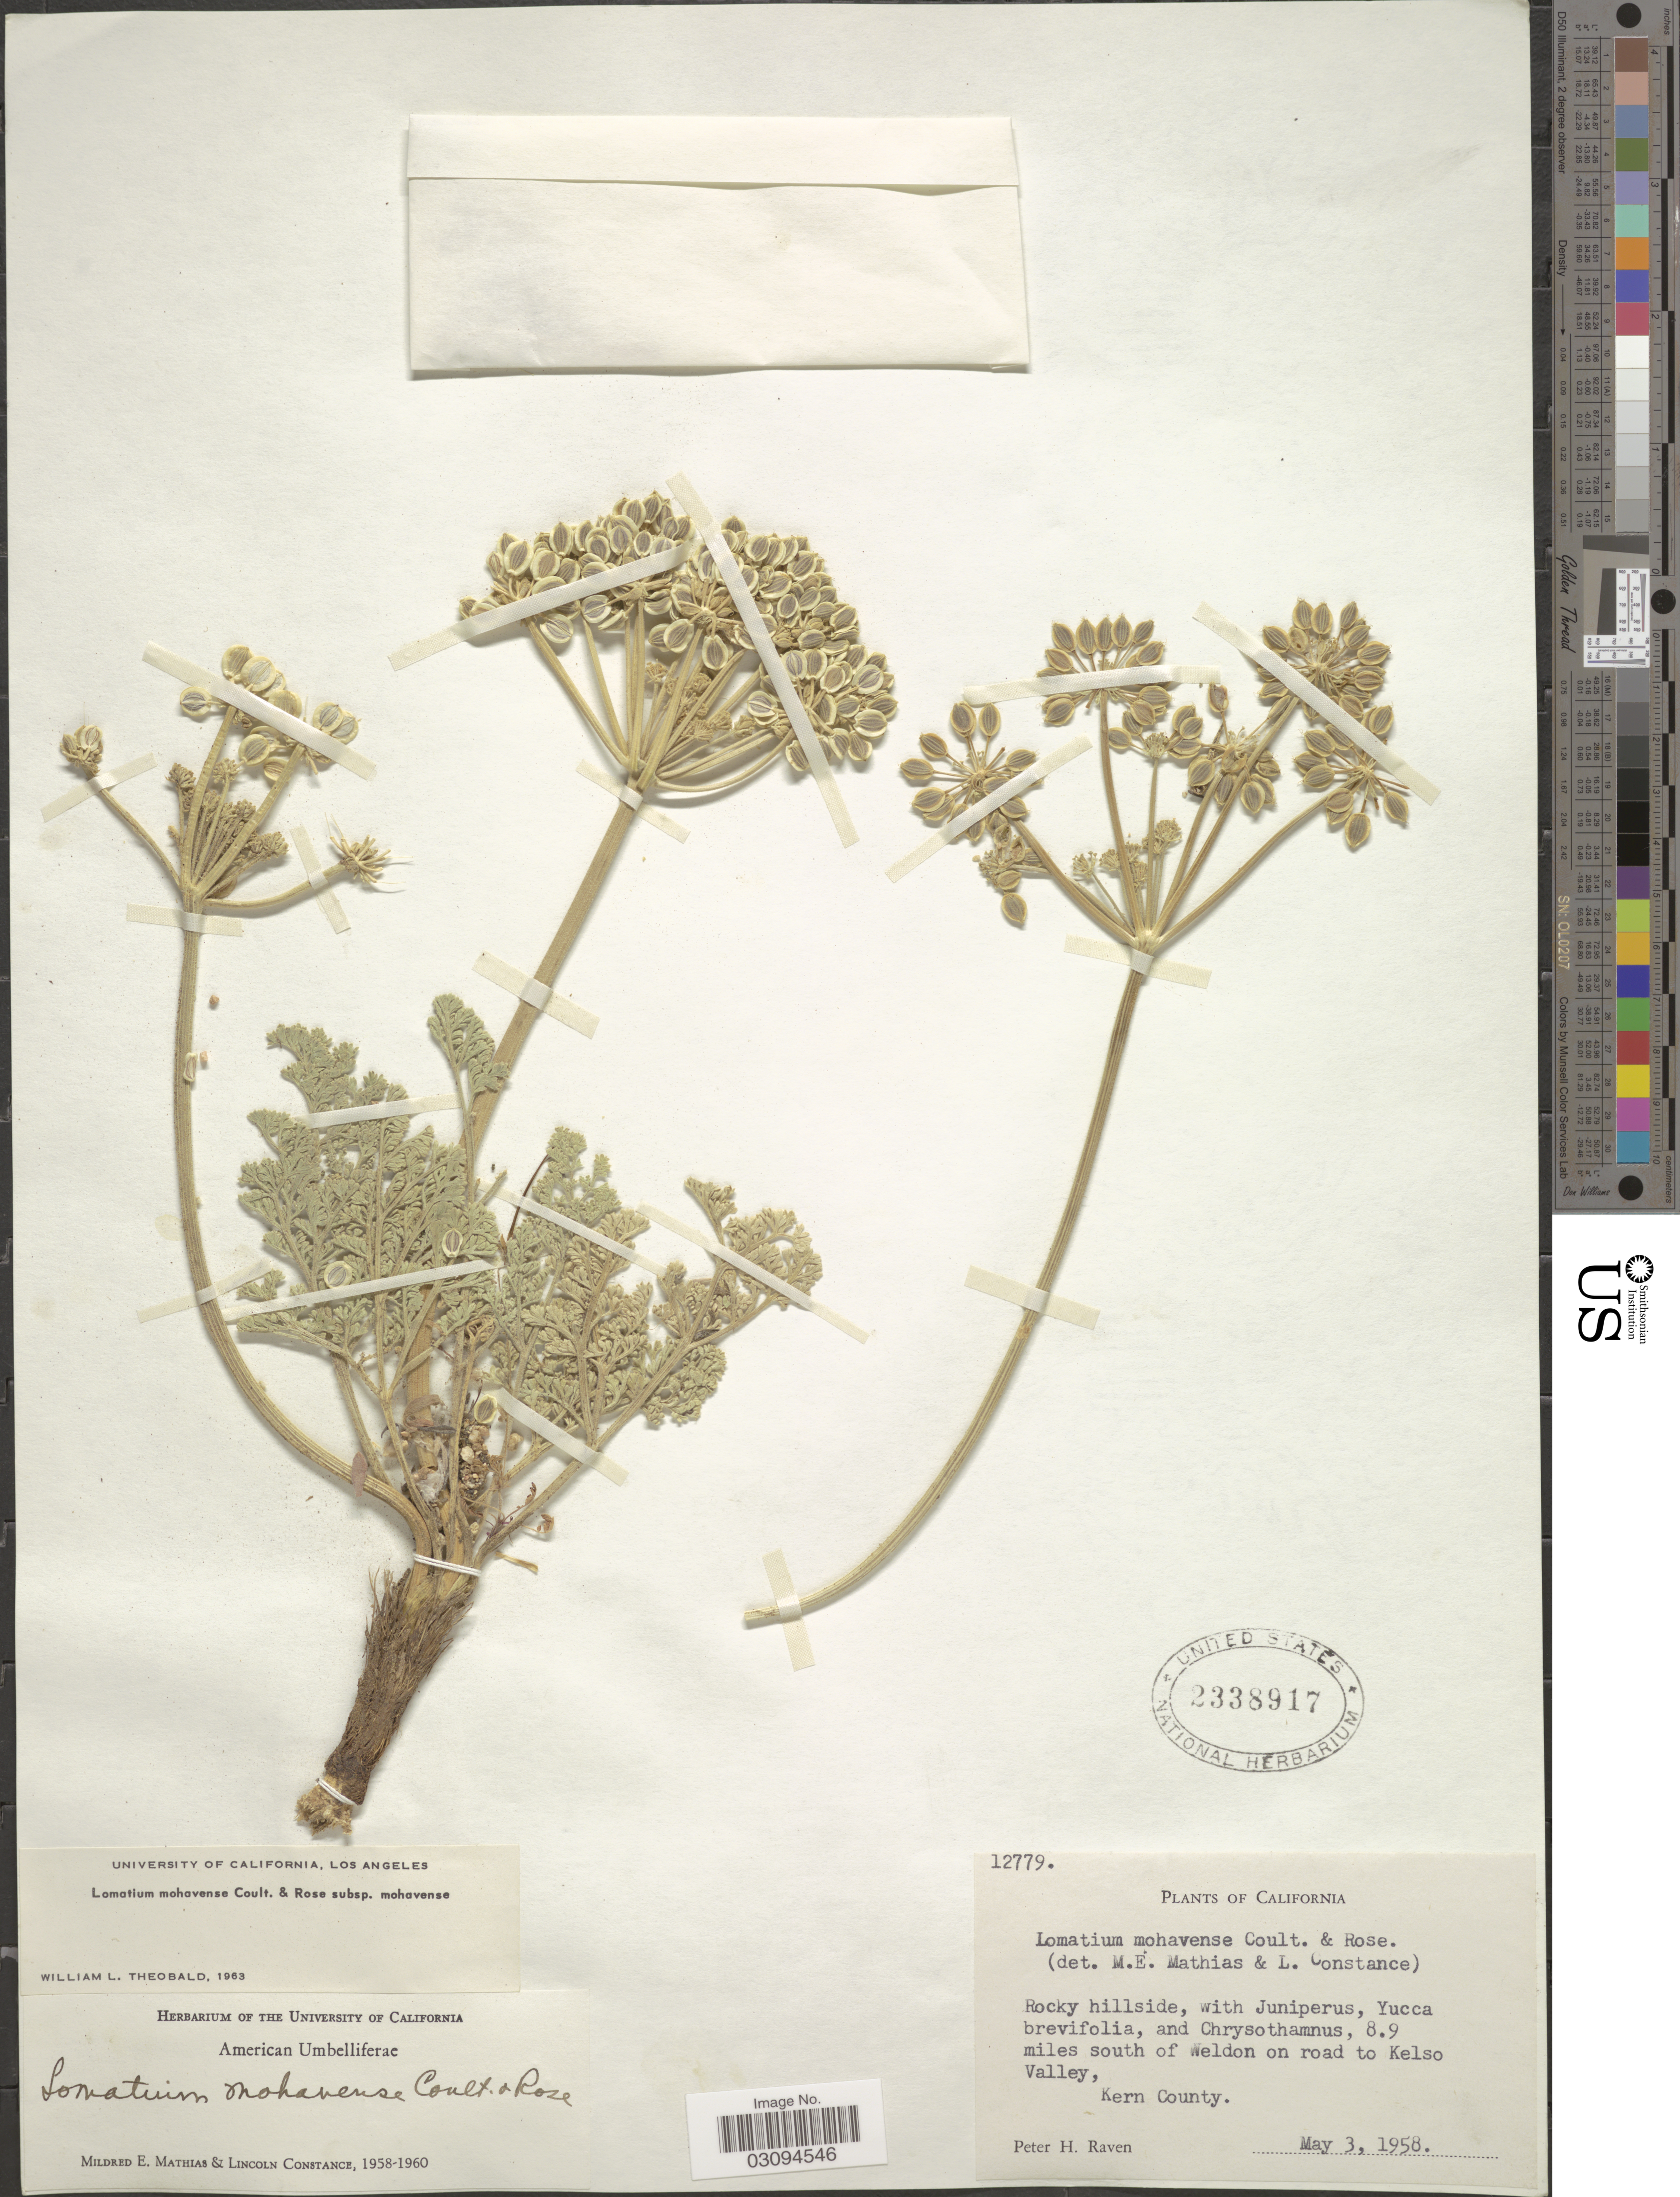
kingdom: Plantae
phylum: Tracheophyta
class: Magnoliopsida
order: Apiales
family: Apiaceae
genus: Lomatium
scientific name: Lomatium mohavense subsp. mohavense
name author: (J.M. Coult. & Rose) J.M. Coult. & Rose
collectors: P. H. Raven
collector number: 12779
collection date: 1958-05-03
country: United States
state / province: California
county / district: Kern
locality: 8.9 miles south of Weldon on road to Kelso Valley, Kern County.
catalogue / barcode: US 2338917